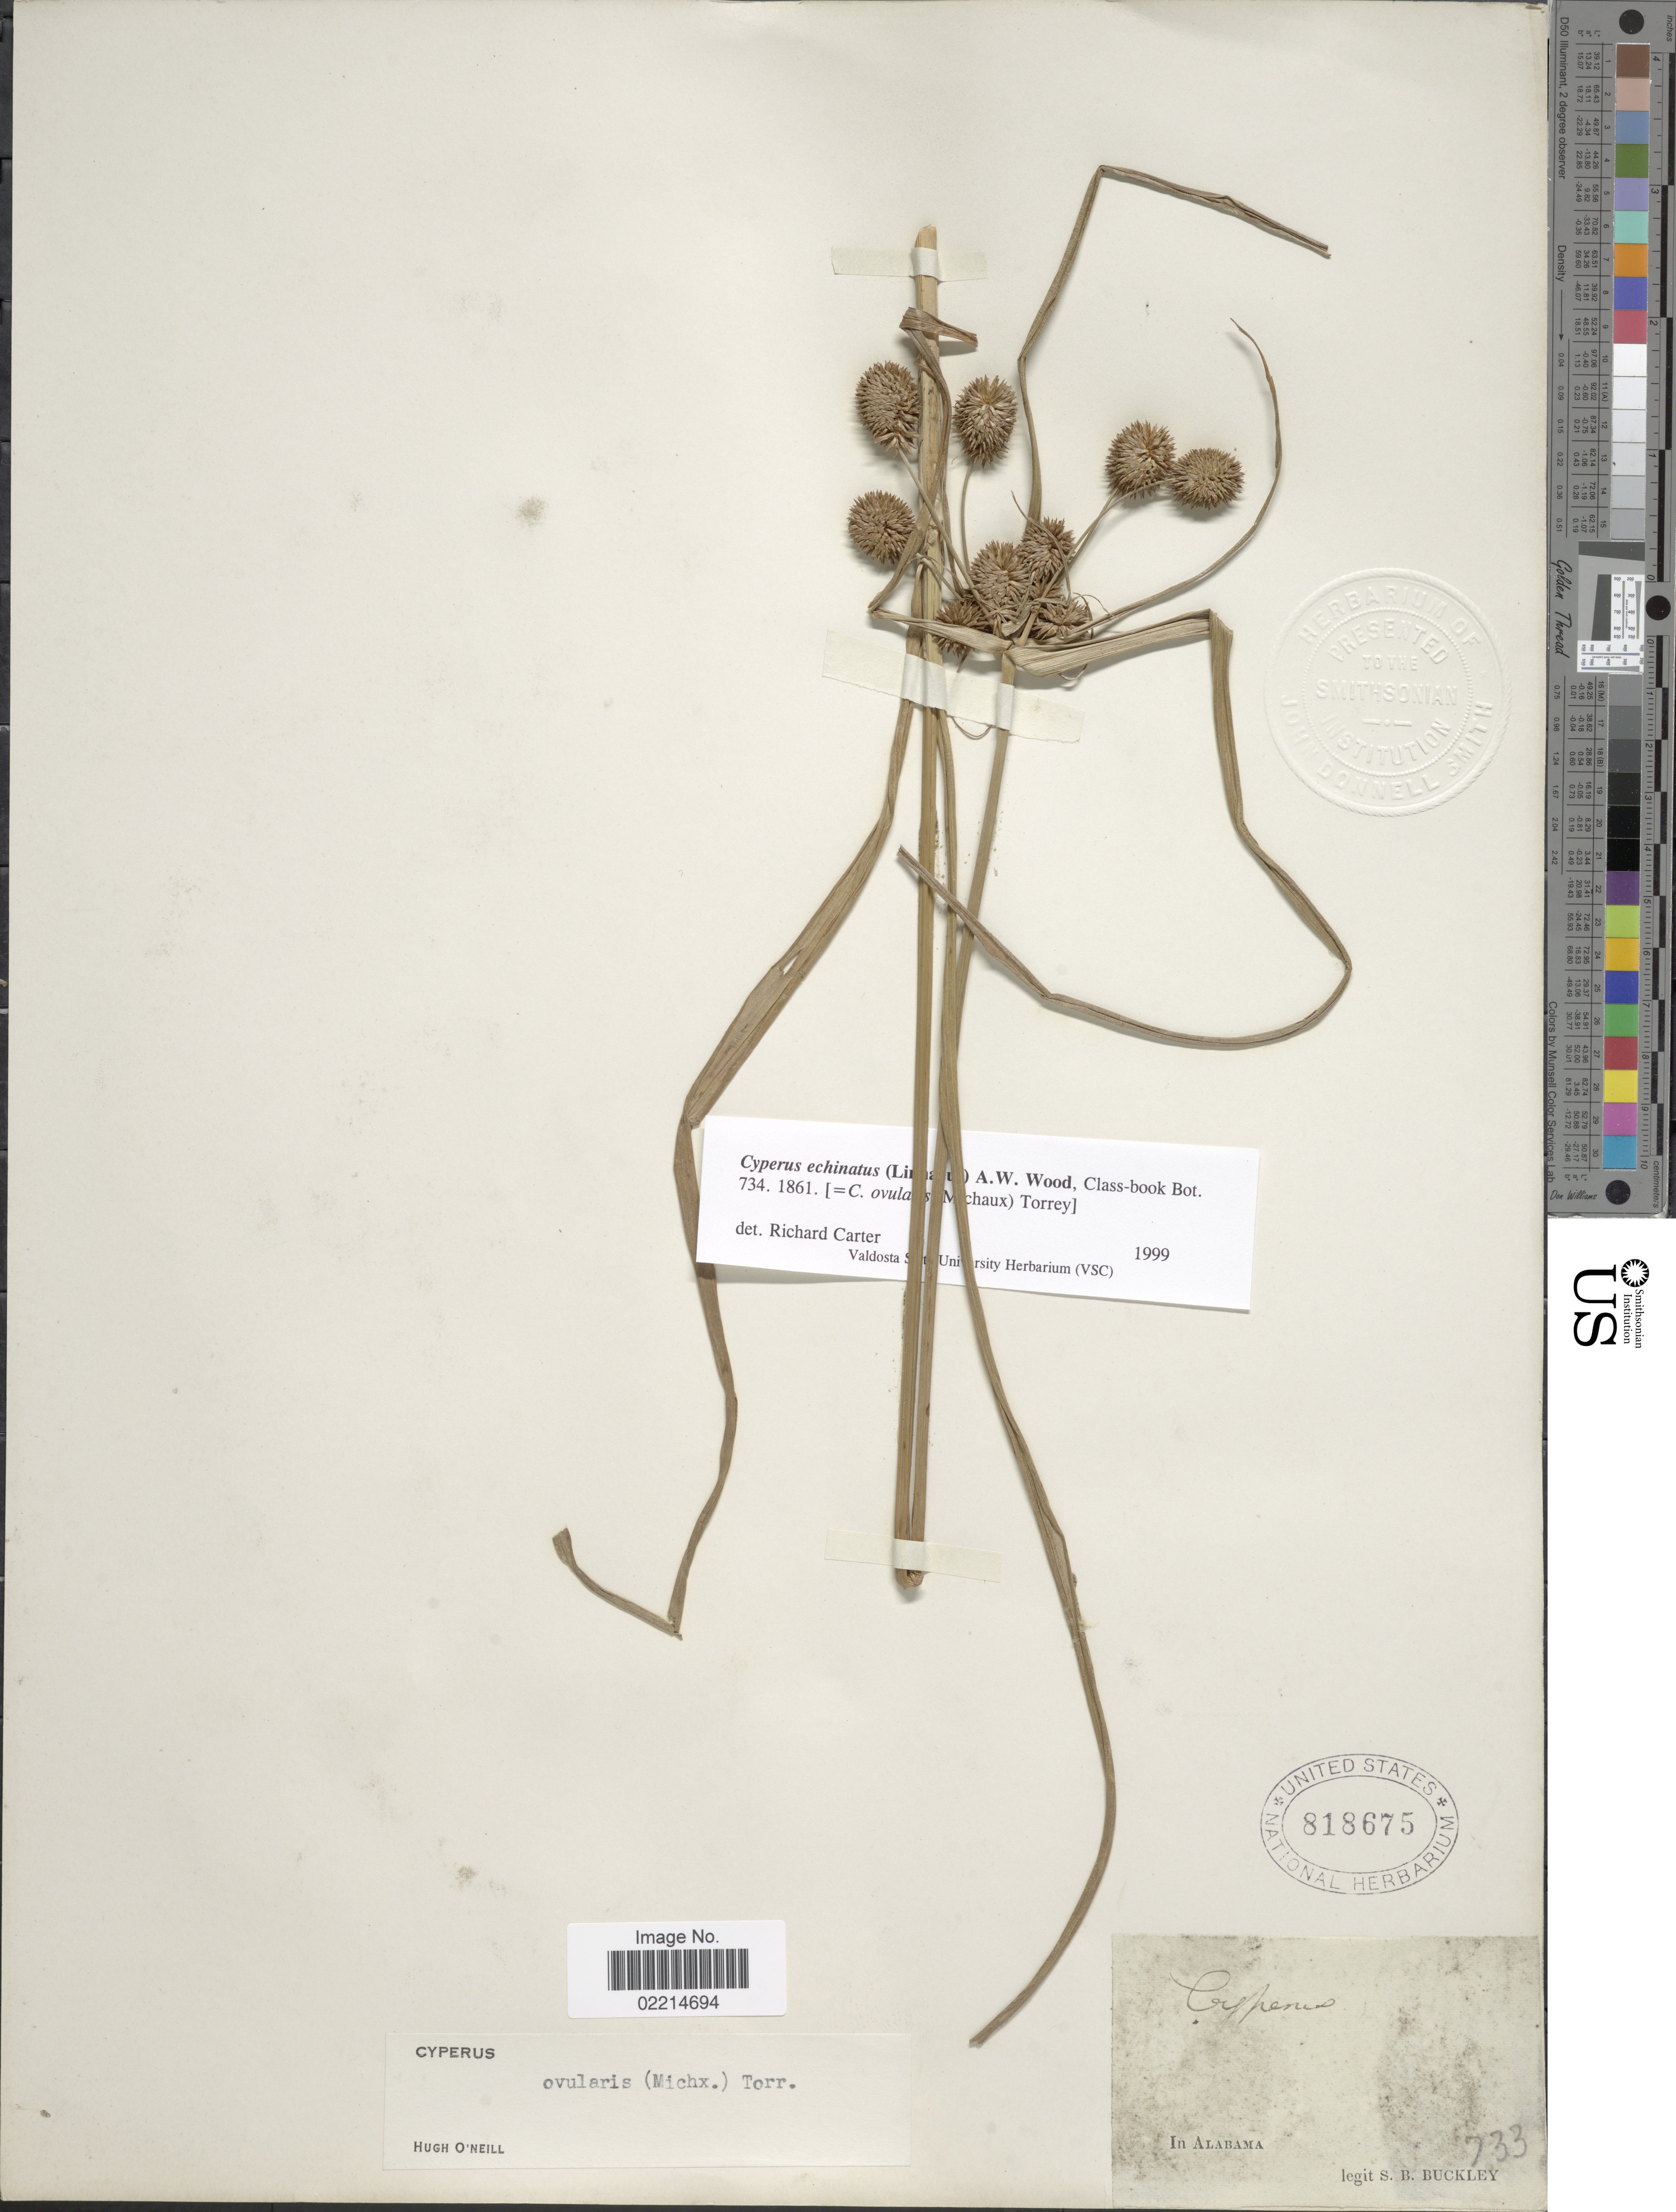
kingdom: Plantae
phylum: Tracheophyta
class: Liliopsida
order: Poales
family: Cyperaceae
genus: Cyperus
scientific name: Cyperus echinatus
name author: (L.) Alph. Wood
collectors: S. B. Buckley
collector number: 733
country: United States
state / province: Alabama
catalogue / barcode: US 818675